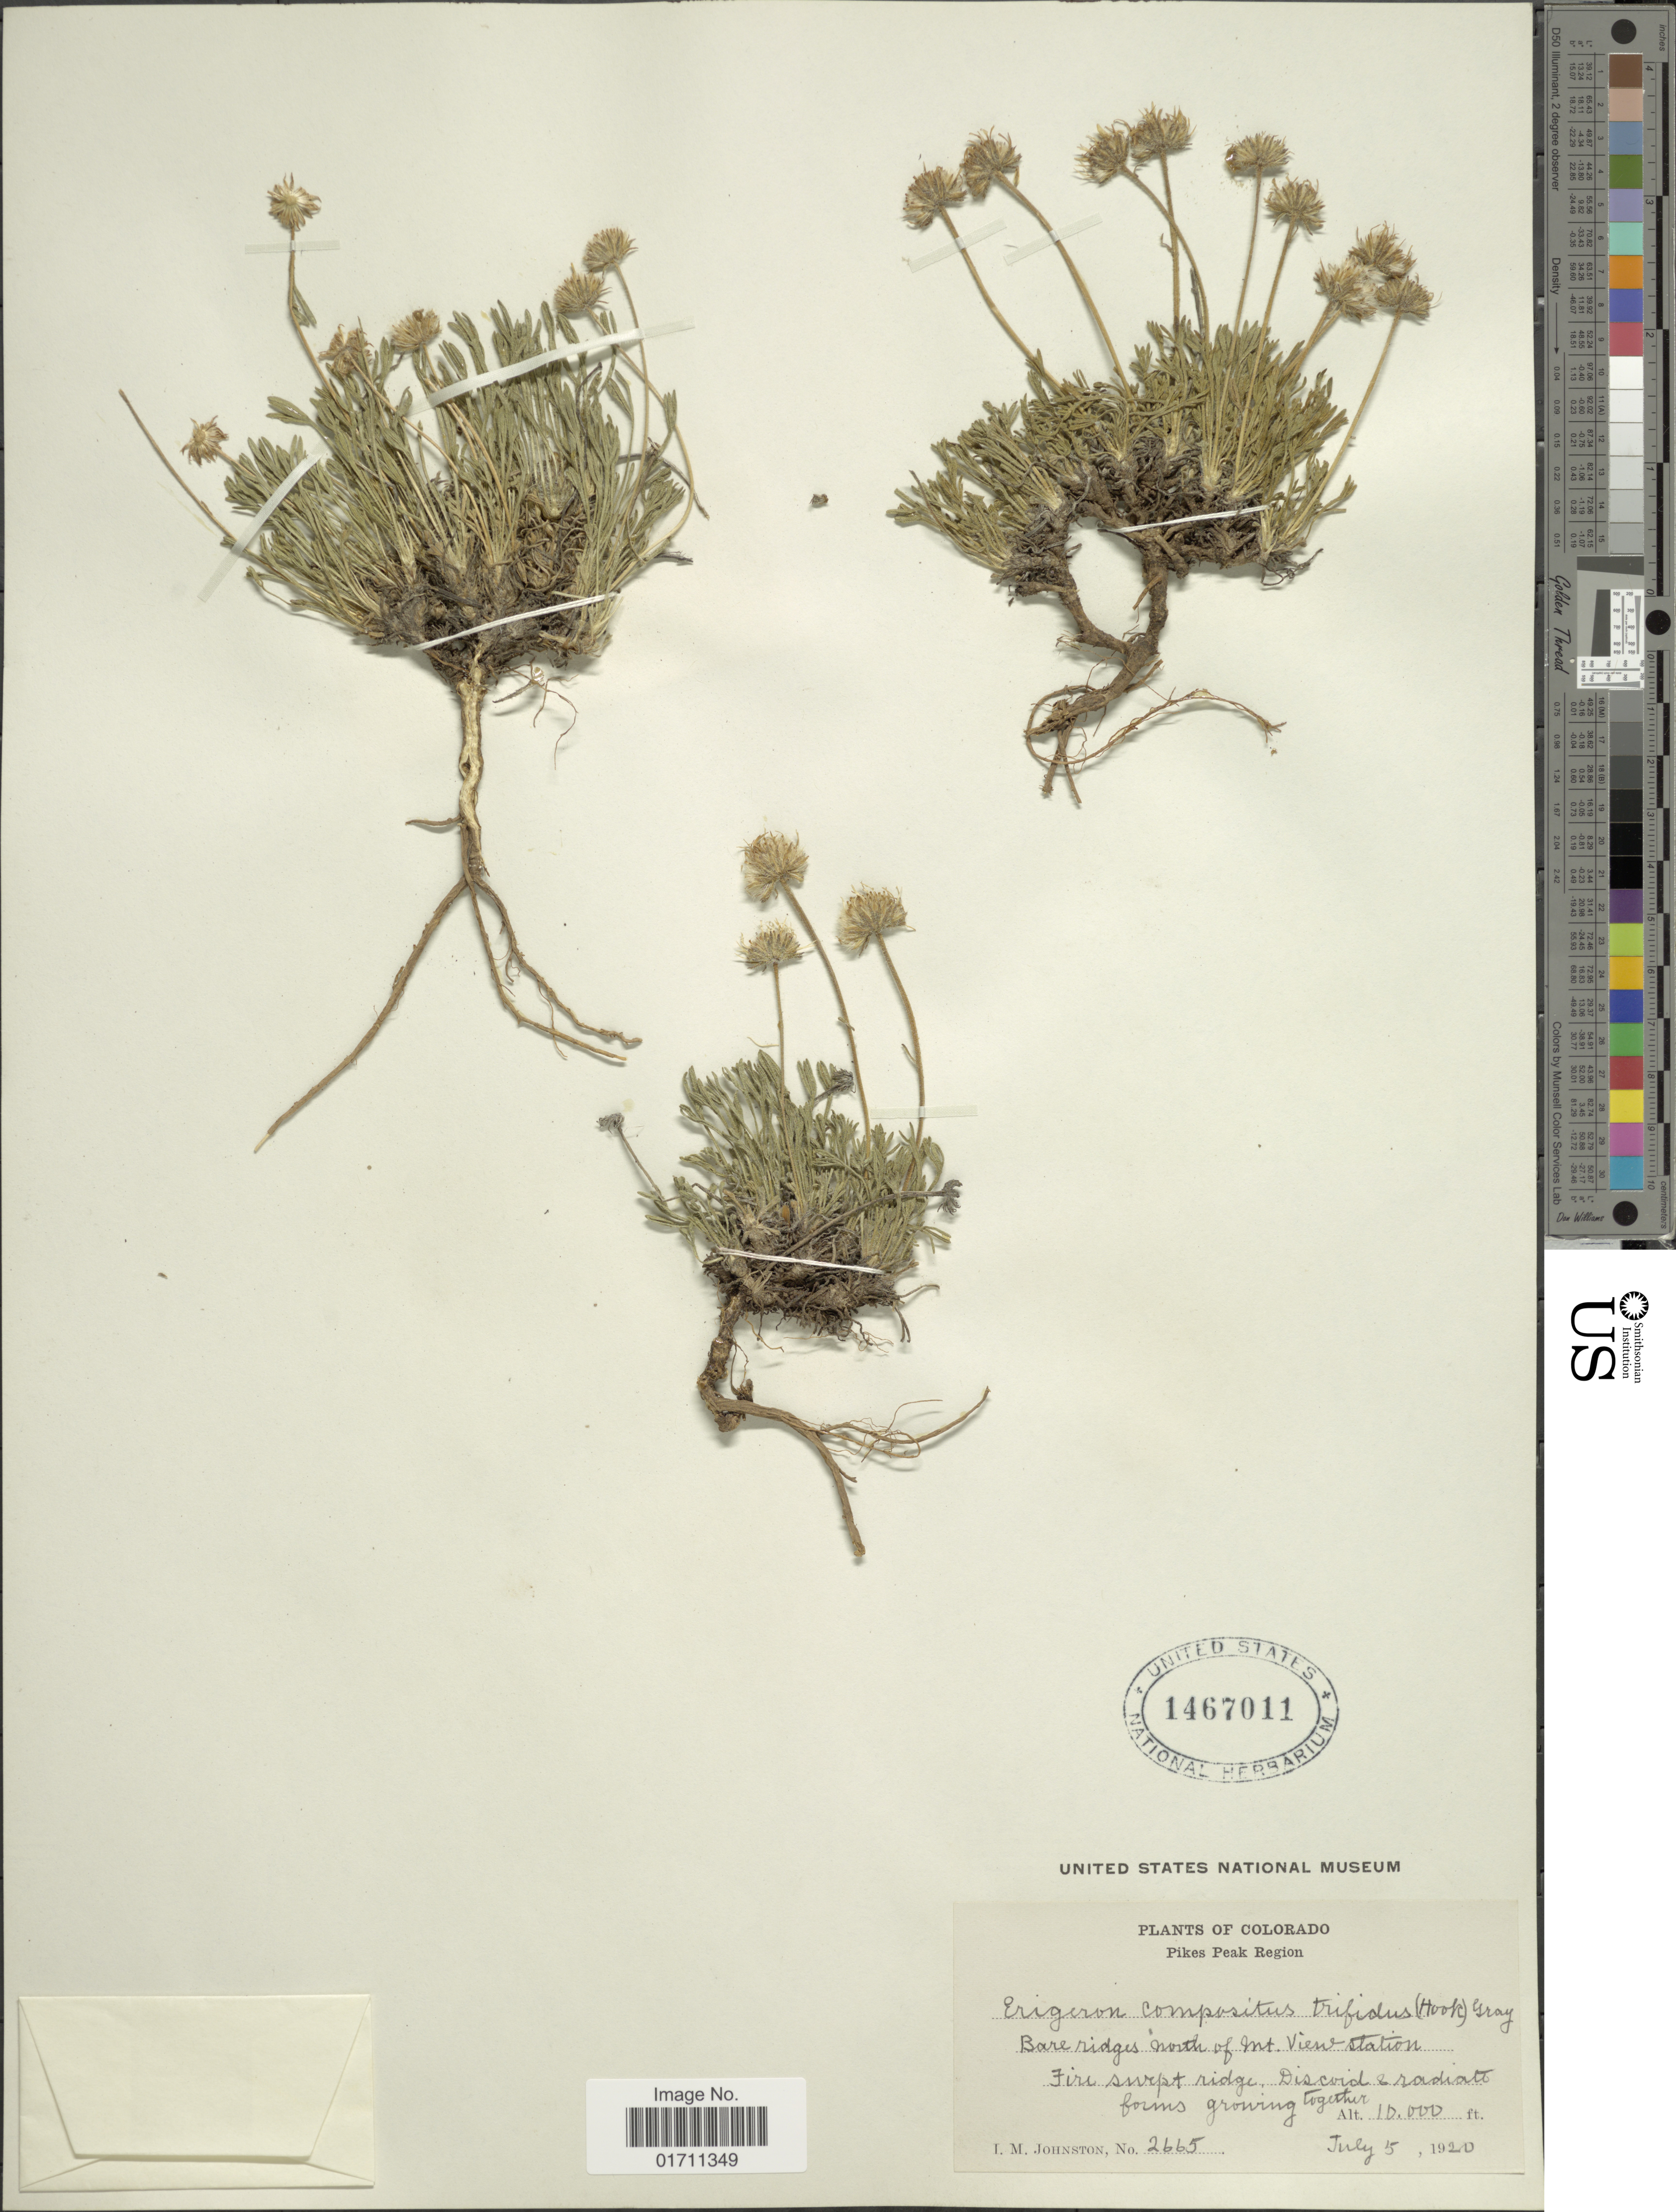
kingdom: Plantae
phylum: Tracheophyta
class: Magnoliopsida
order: Asterales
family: Asteraceae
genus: Erigeron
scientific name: Erigeron compositus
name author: Pursh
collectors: I.M. Johnston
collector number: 2665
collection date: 1920-07-05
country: United States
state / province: Colorado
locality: Pikes Peak Region, Bare ridges north of Mt View station, Fire surpt ridge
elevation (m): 3048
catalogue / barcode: US 1467011